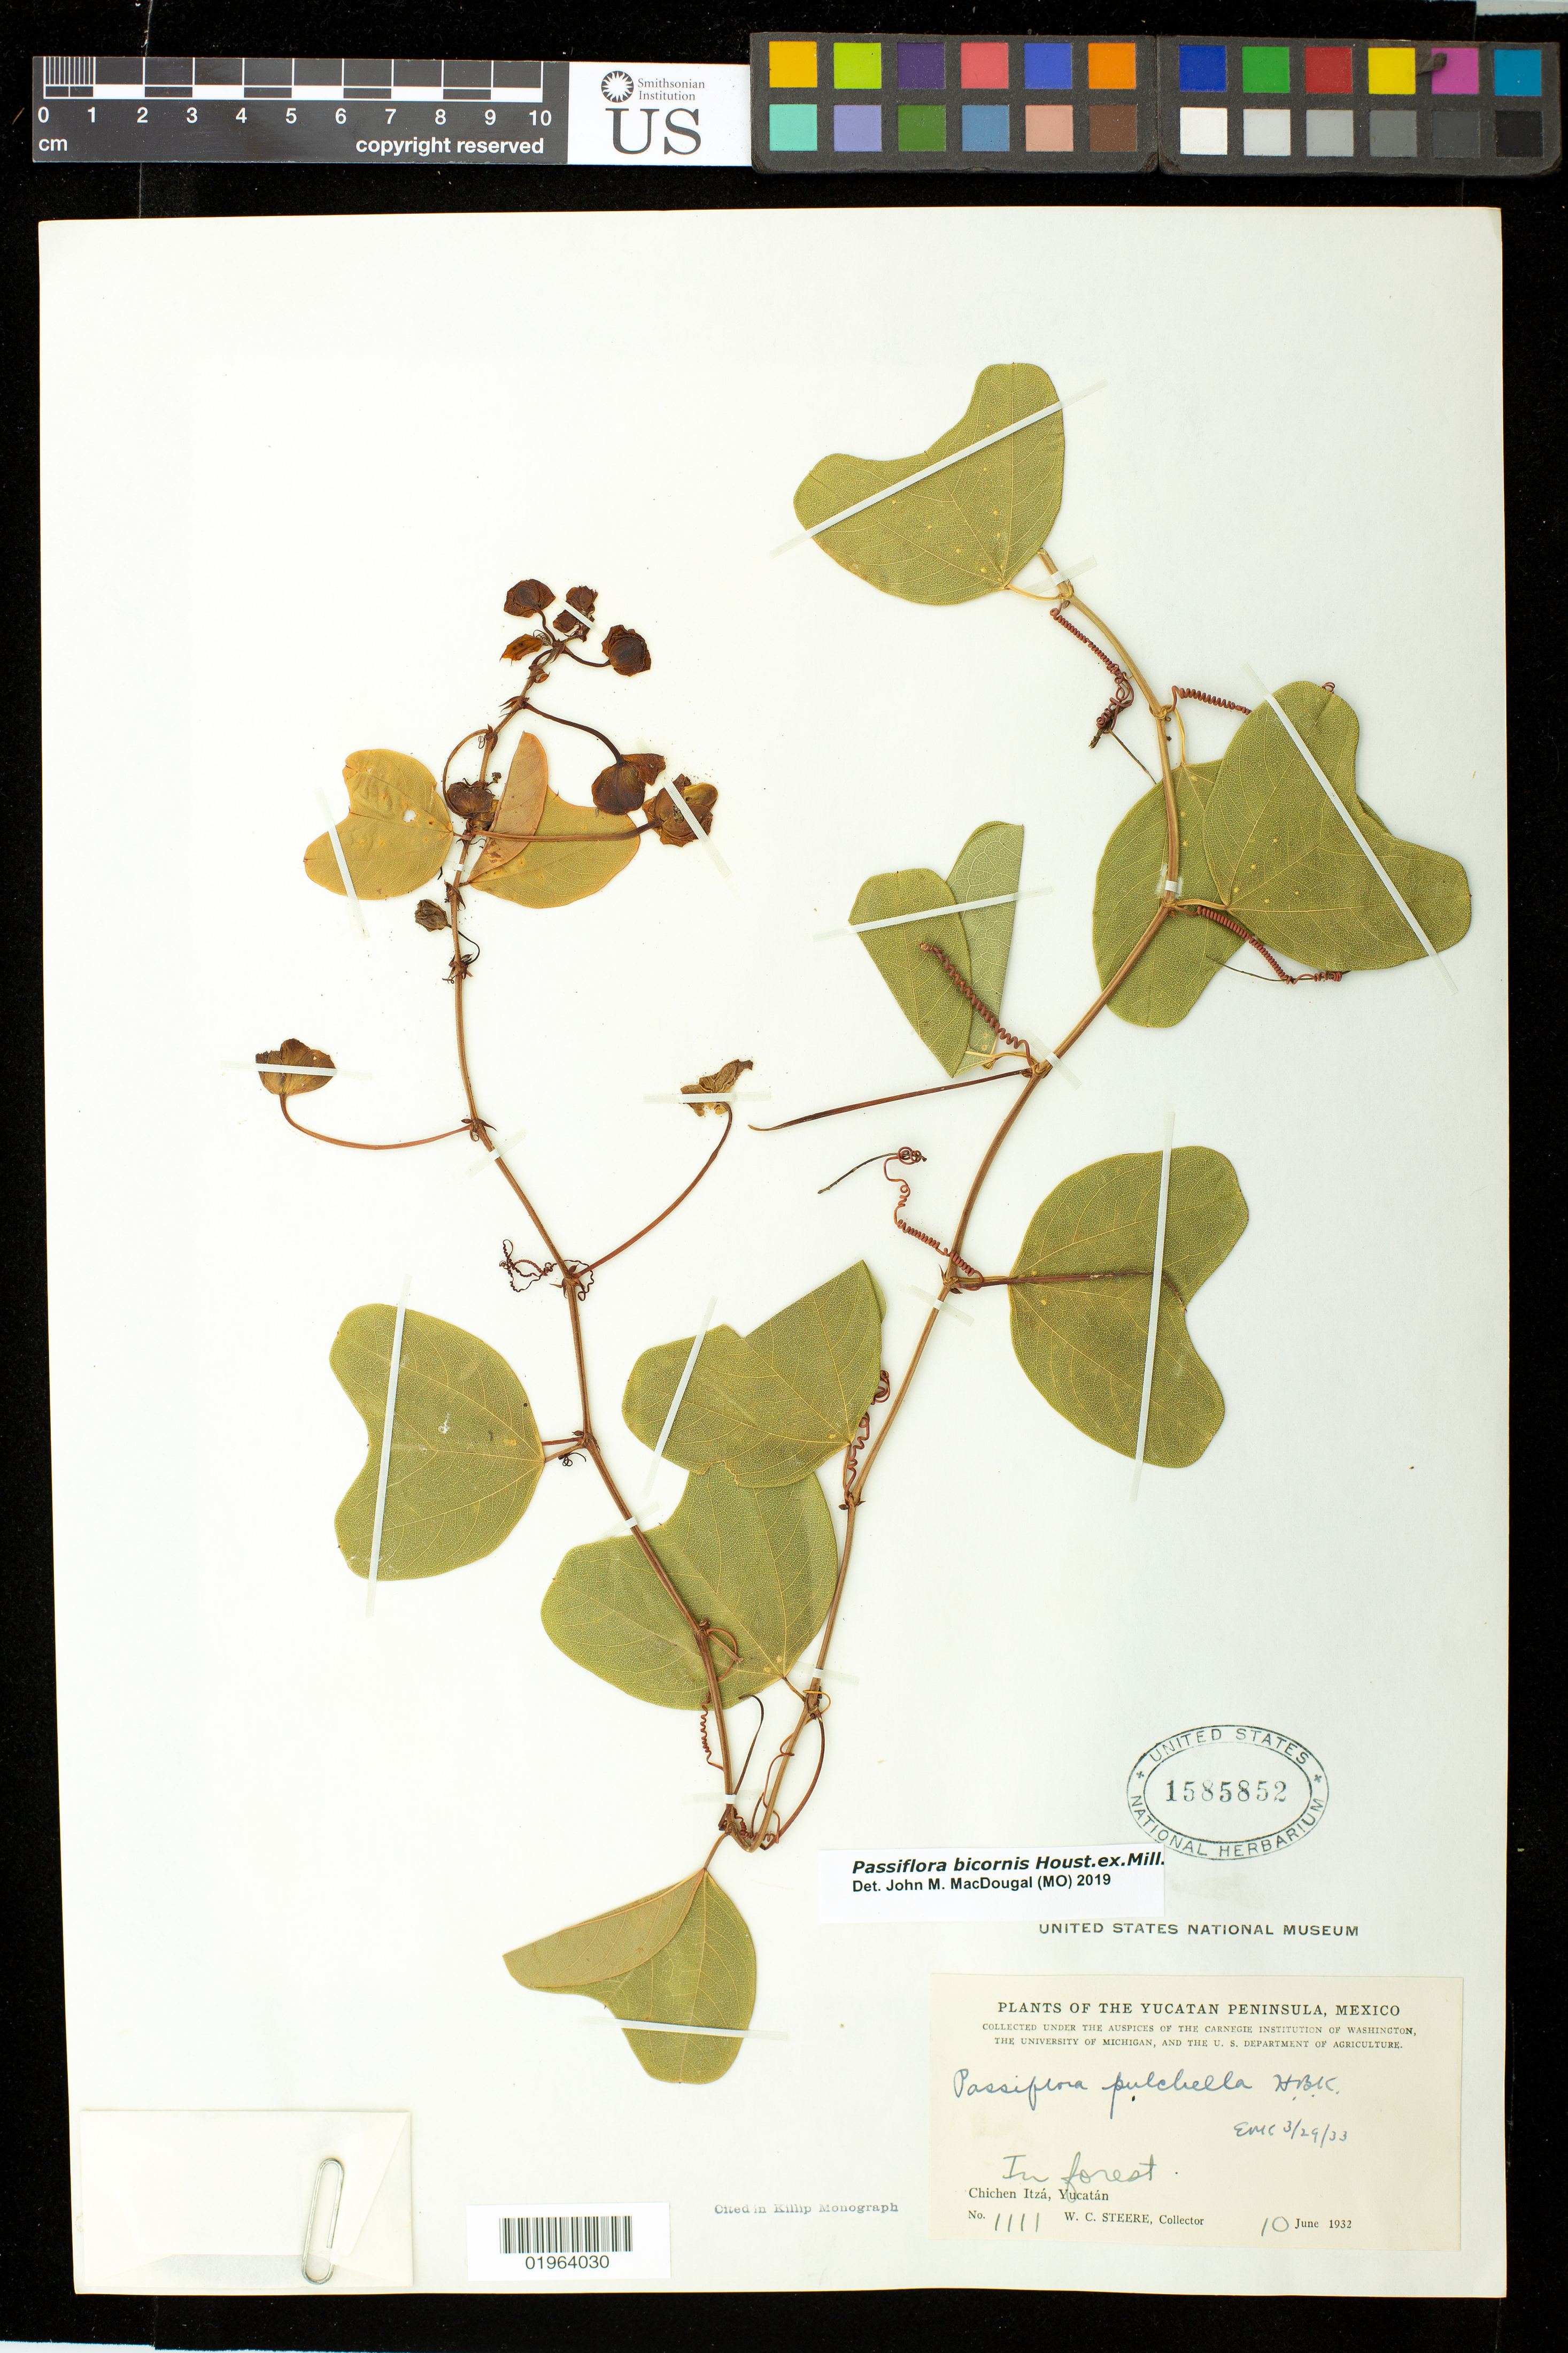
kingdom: Plantae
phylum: Tracheophyta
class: Magnoliopsida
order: Malpighiales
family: Passifloraceae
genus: Passiflora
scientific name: Passiflora bicornis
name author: Houst. ex Mill.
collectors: W. C. Steere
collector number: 1111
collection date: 1932-06-10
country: Mexico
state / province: Yucatán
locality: Yucatan Peninsula, Chichen Itza, in forest.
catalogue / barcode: US 1585852